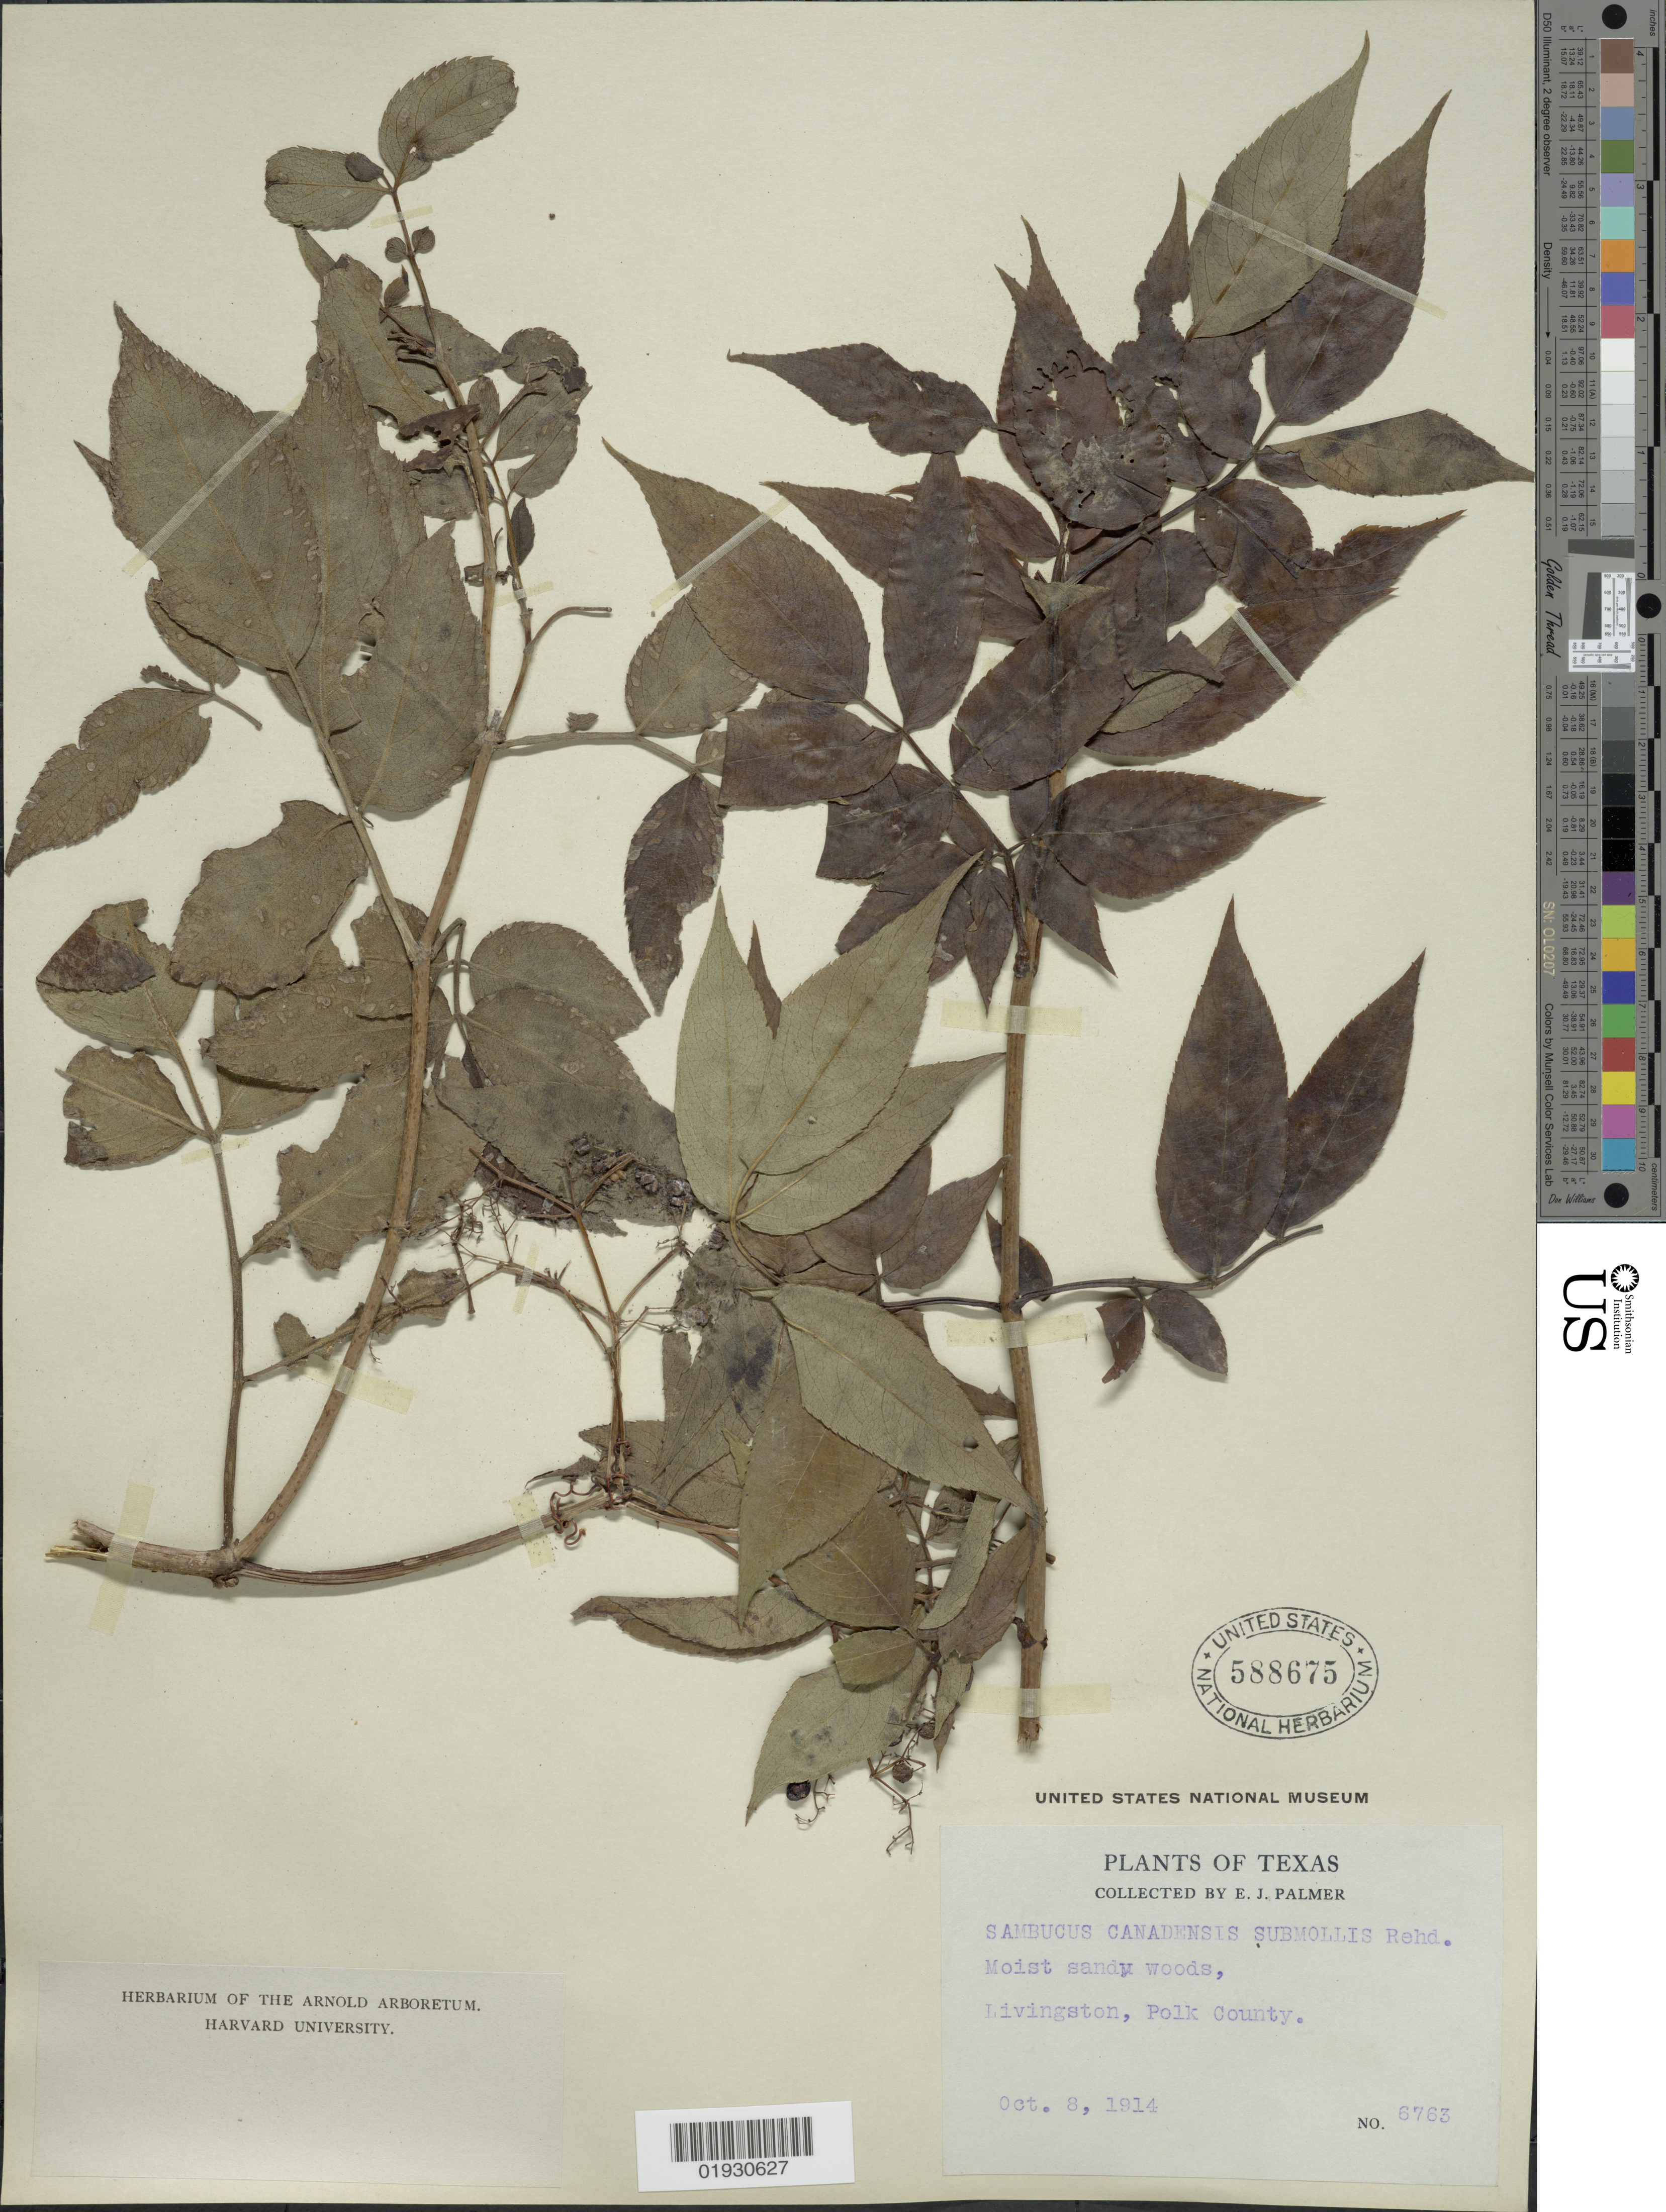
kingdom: Plantae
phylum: Tracheophyta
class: Magnoliopsida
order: Dipsacales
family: Viburnaceae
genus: Sambucus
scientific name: Sambucus canadensis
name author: L.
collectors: E. J. Palmer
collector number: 6763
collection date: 1914-10-08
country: United States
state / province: Texas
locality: Livingston, Polk County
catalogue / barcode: US 588675